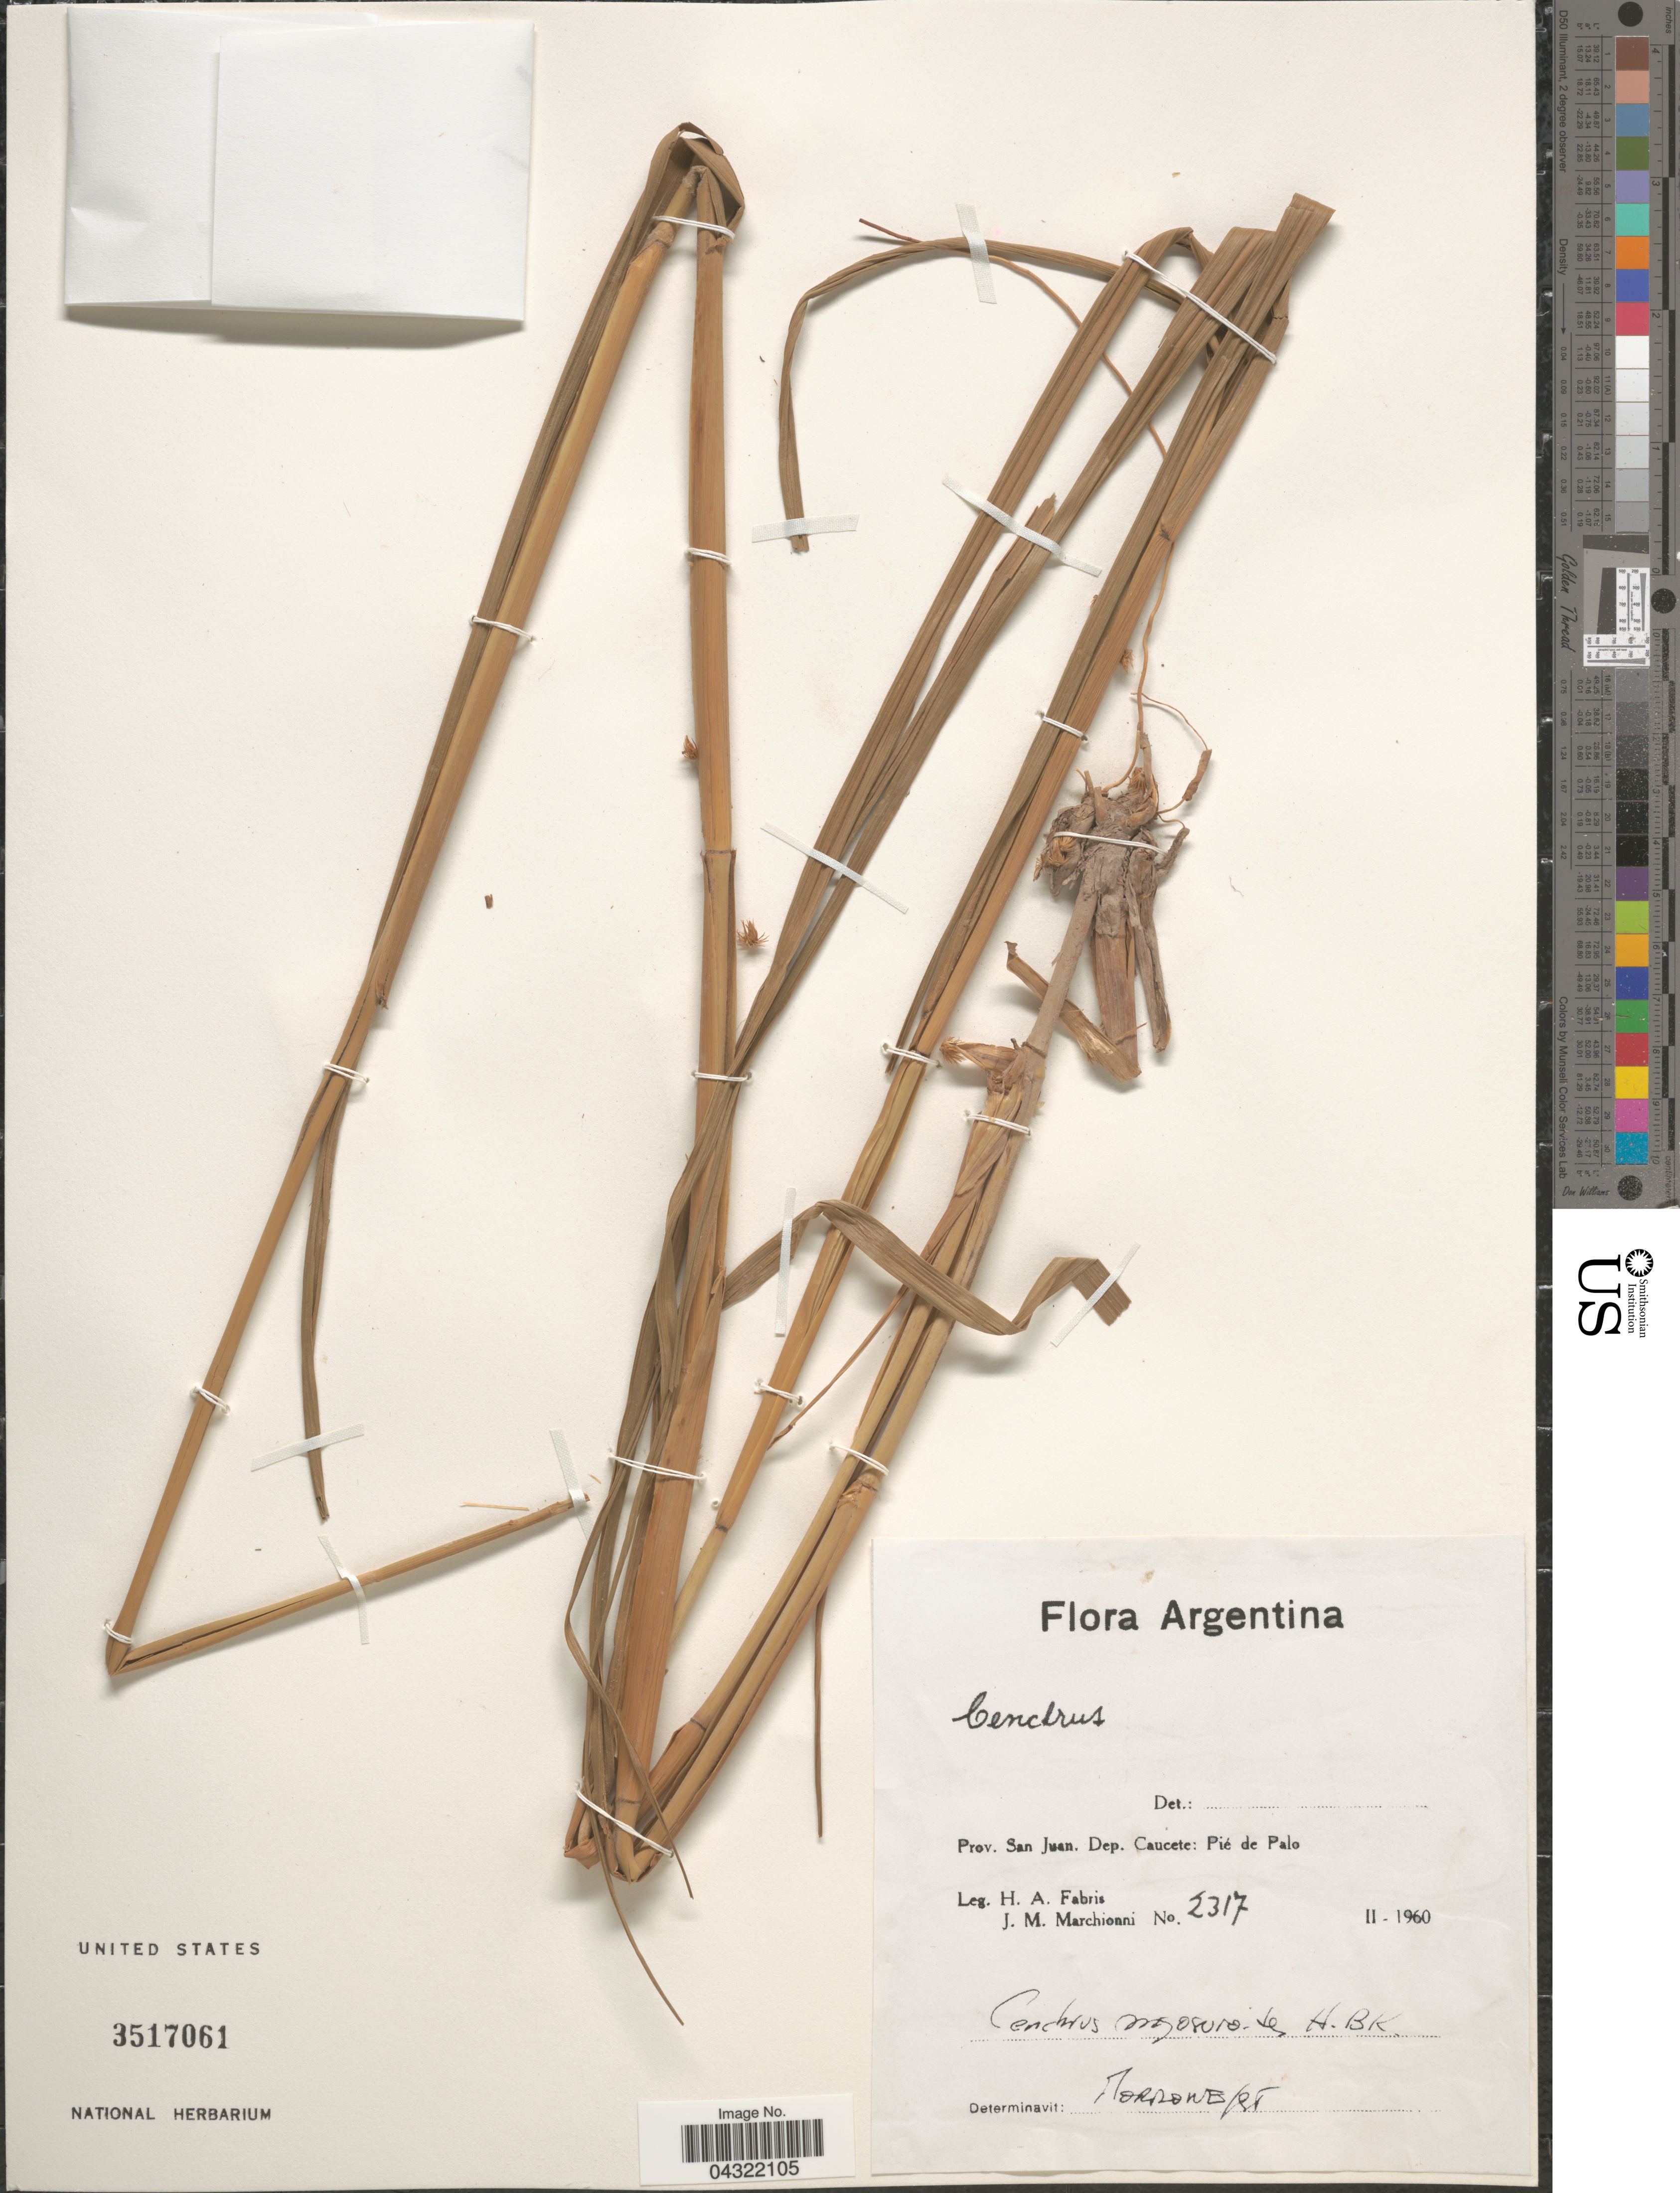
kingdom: Plantae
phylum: Tracheophyta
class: Liliopsida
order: Poales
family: Poaceae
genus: Cenchrus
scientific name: Cenchrus sp.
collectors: H. A. Fabris & J. Marchionni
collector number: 2317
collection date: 1960-02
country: Argentina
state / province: San Juan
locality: Dep. Caucete: Pié de Palo.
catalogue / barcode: US 3517061